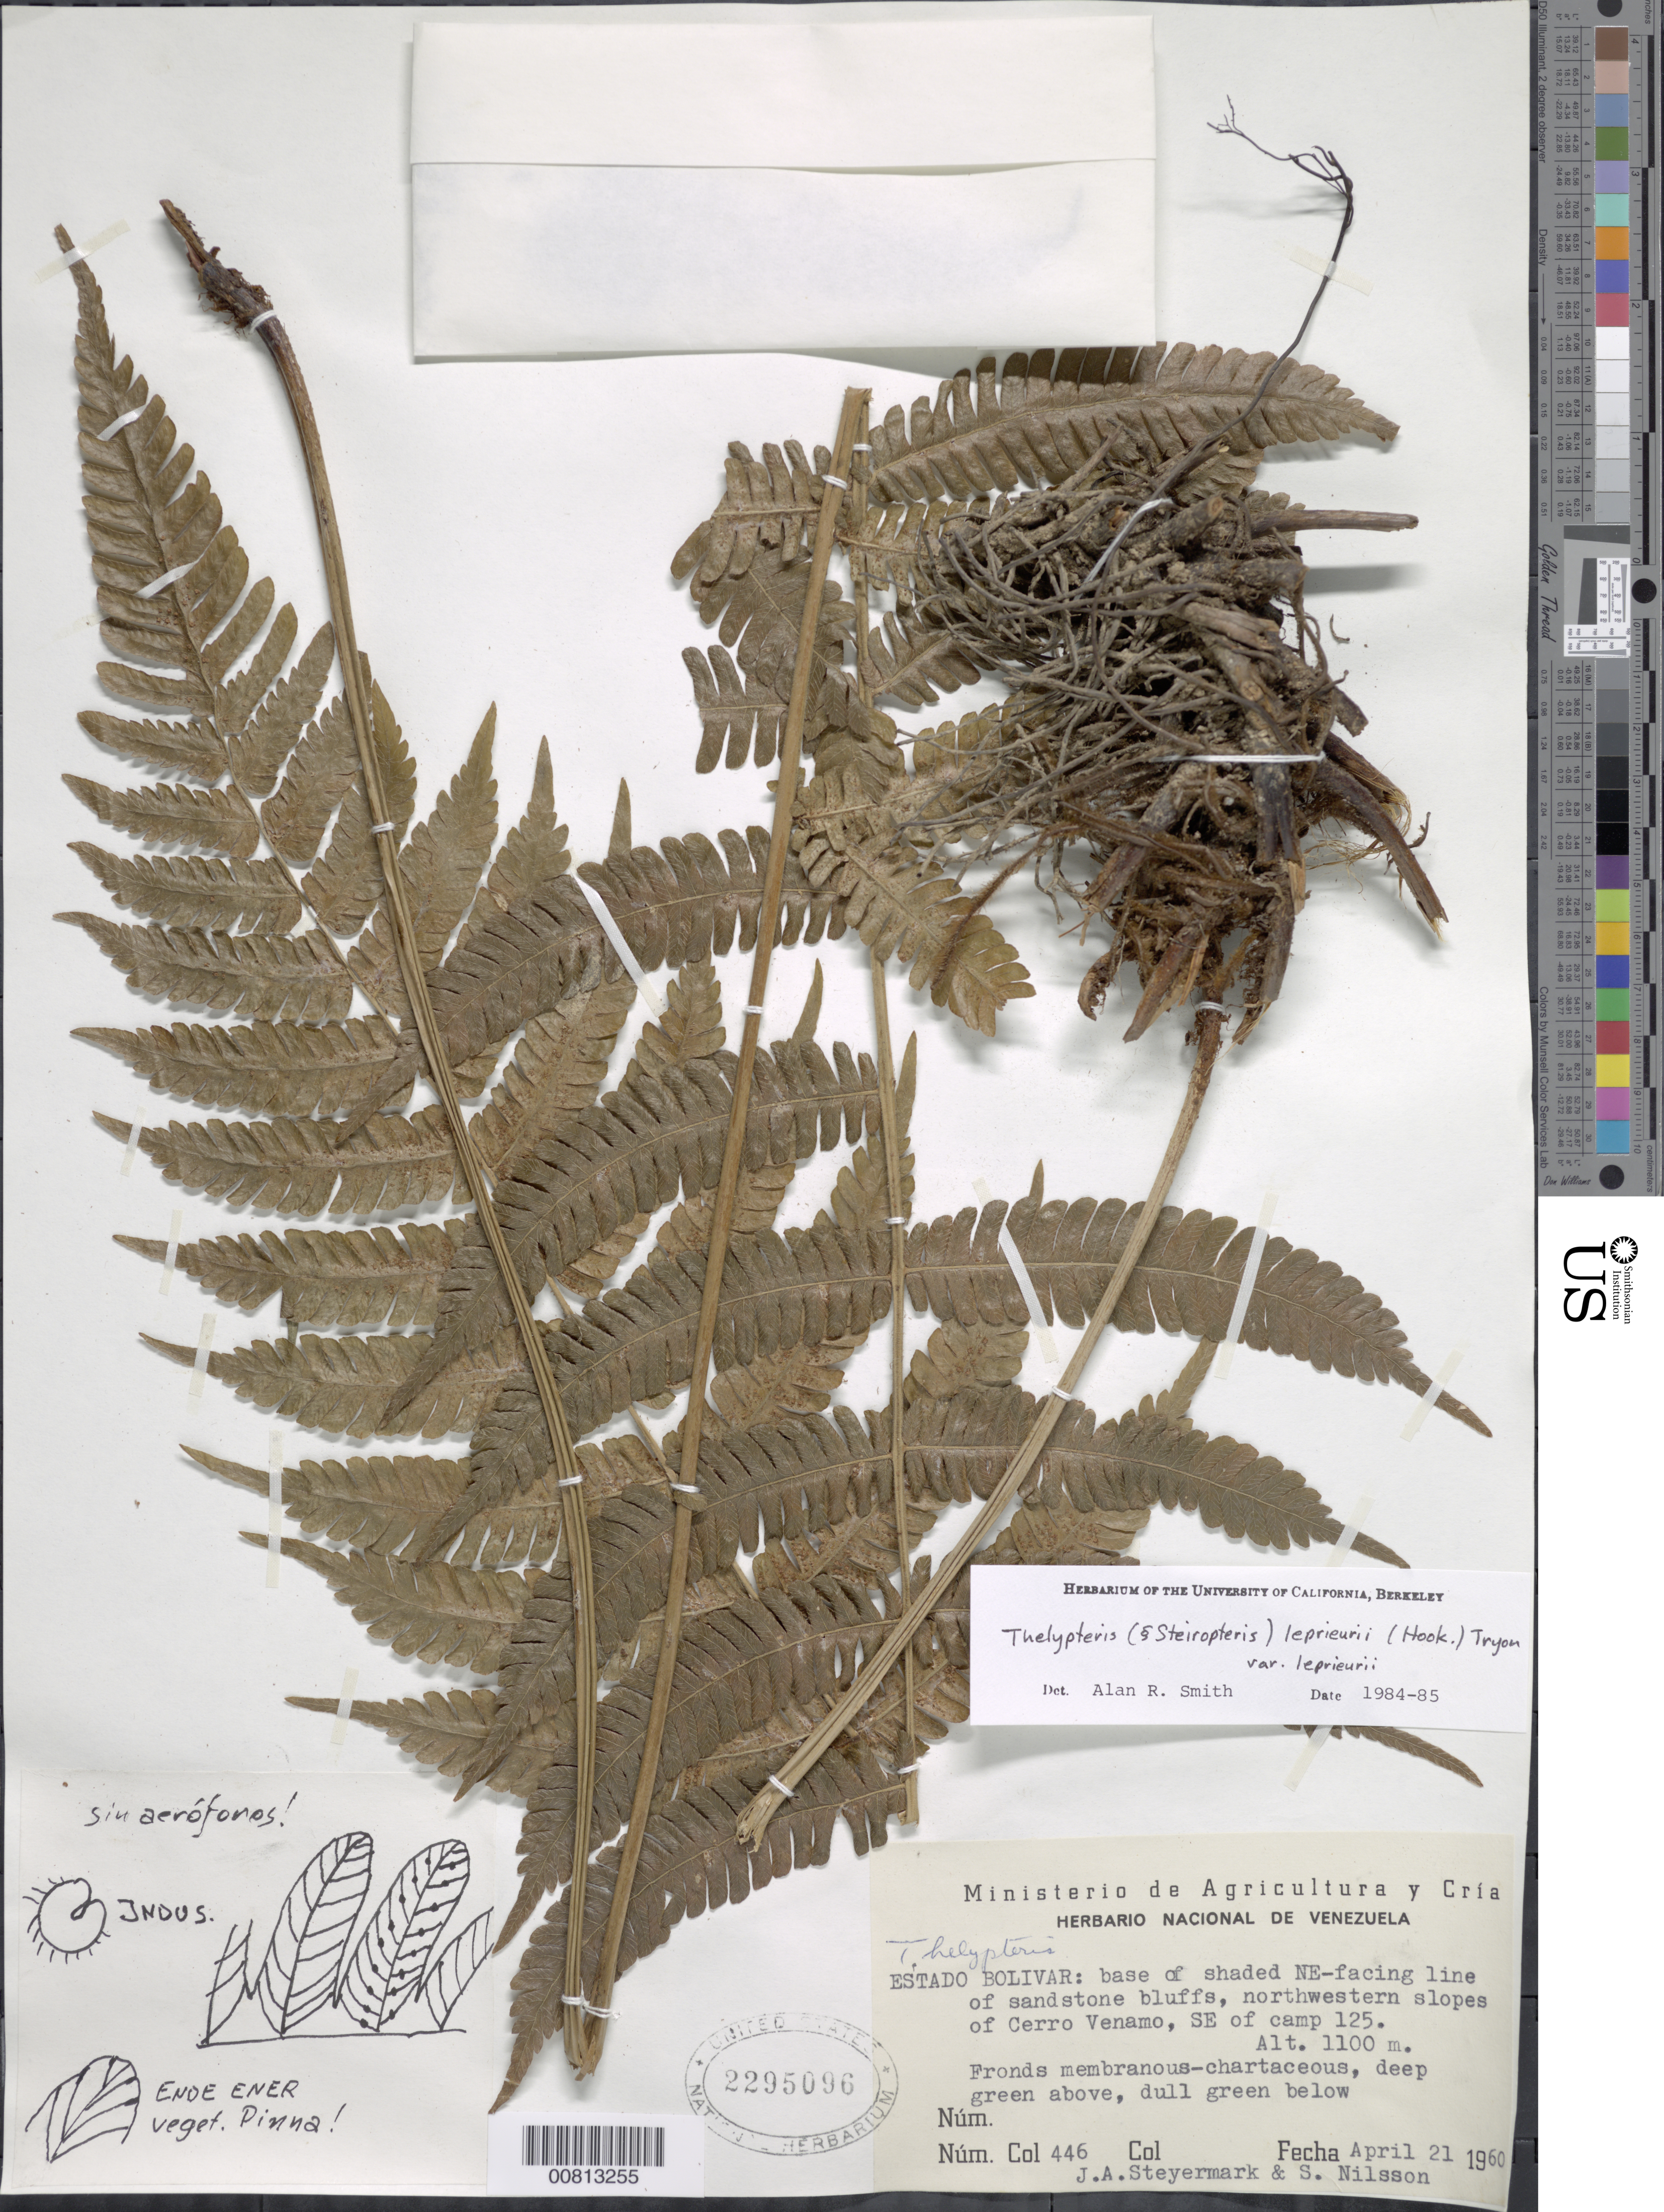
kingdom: Plantae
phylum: Tracheophyta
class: Polypodiopsida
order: Polypodiales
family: Thelypteridaceae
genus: Steiropteris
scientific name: Steiropteris leprieurii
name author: (Hook. f.) Pic. Serm.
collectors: J. Steyermark & S. Nilsson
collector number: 60 446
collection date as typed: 20-Apr-60 to 22-Apr-60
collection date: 1960-04-20/1960-04-22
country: Venezuela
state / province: Bolívar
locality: Cerro Venamo, NW slopes, SE of campamento 125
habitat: Base of shaded NE facing sandstone bluffs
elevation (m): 1100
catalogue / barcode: US 2295096